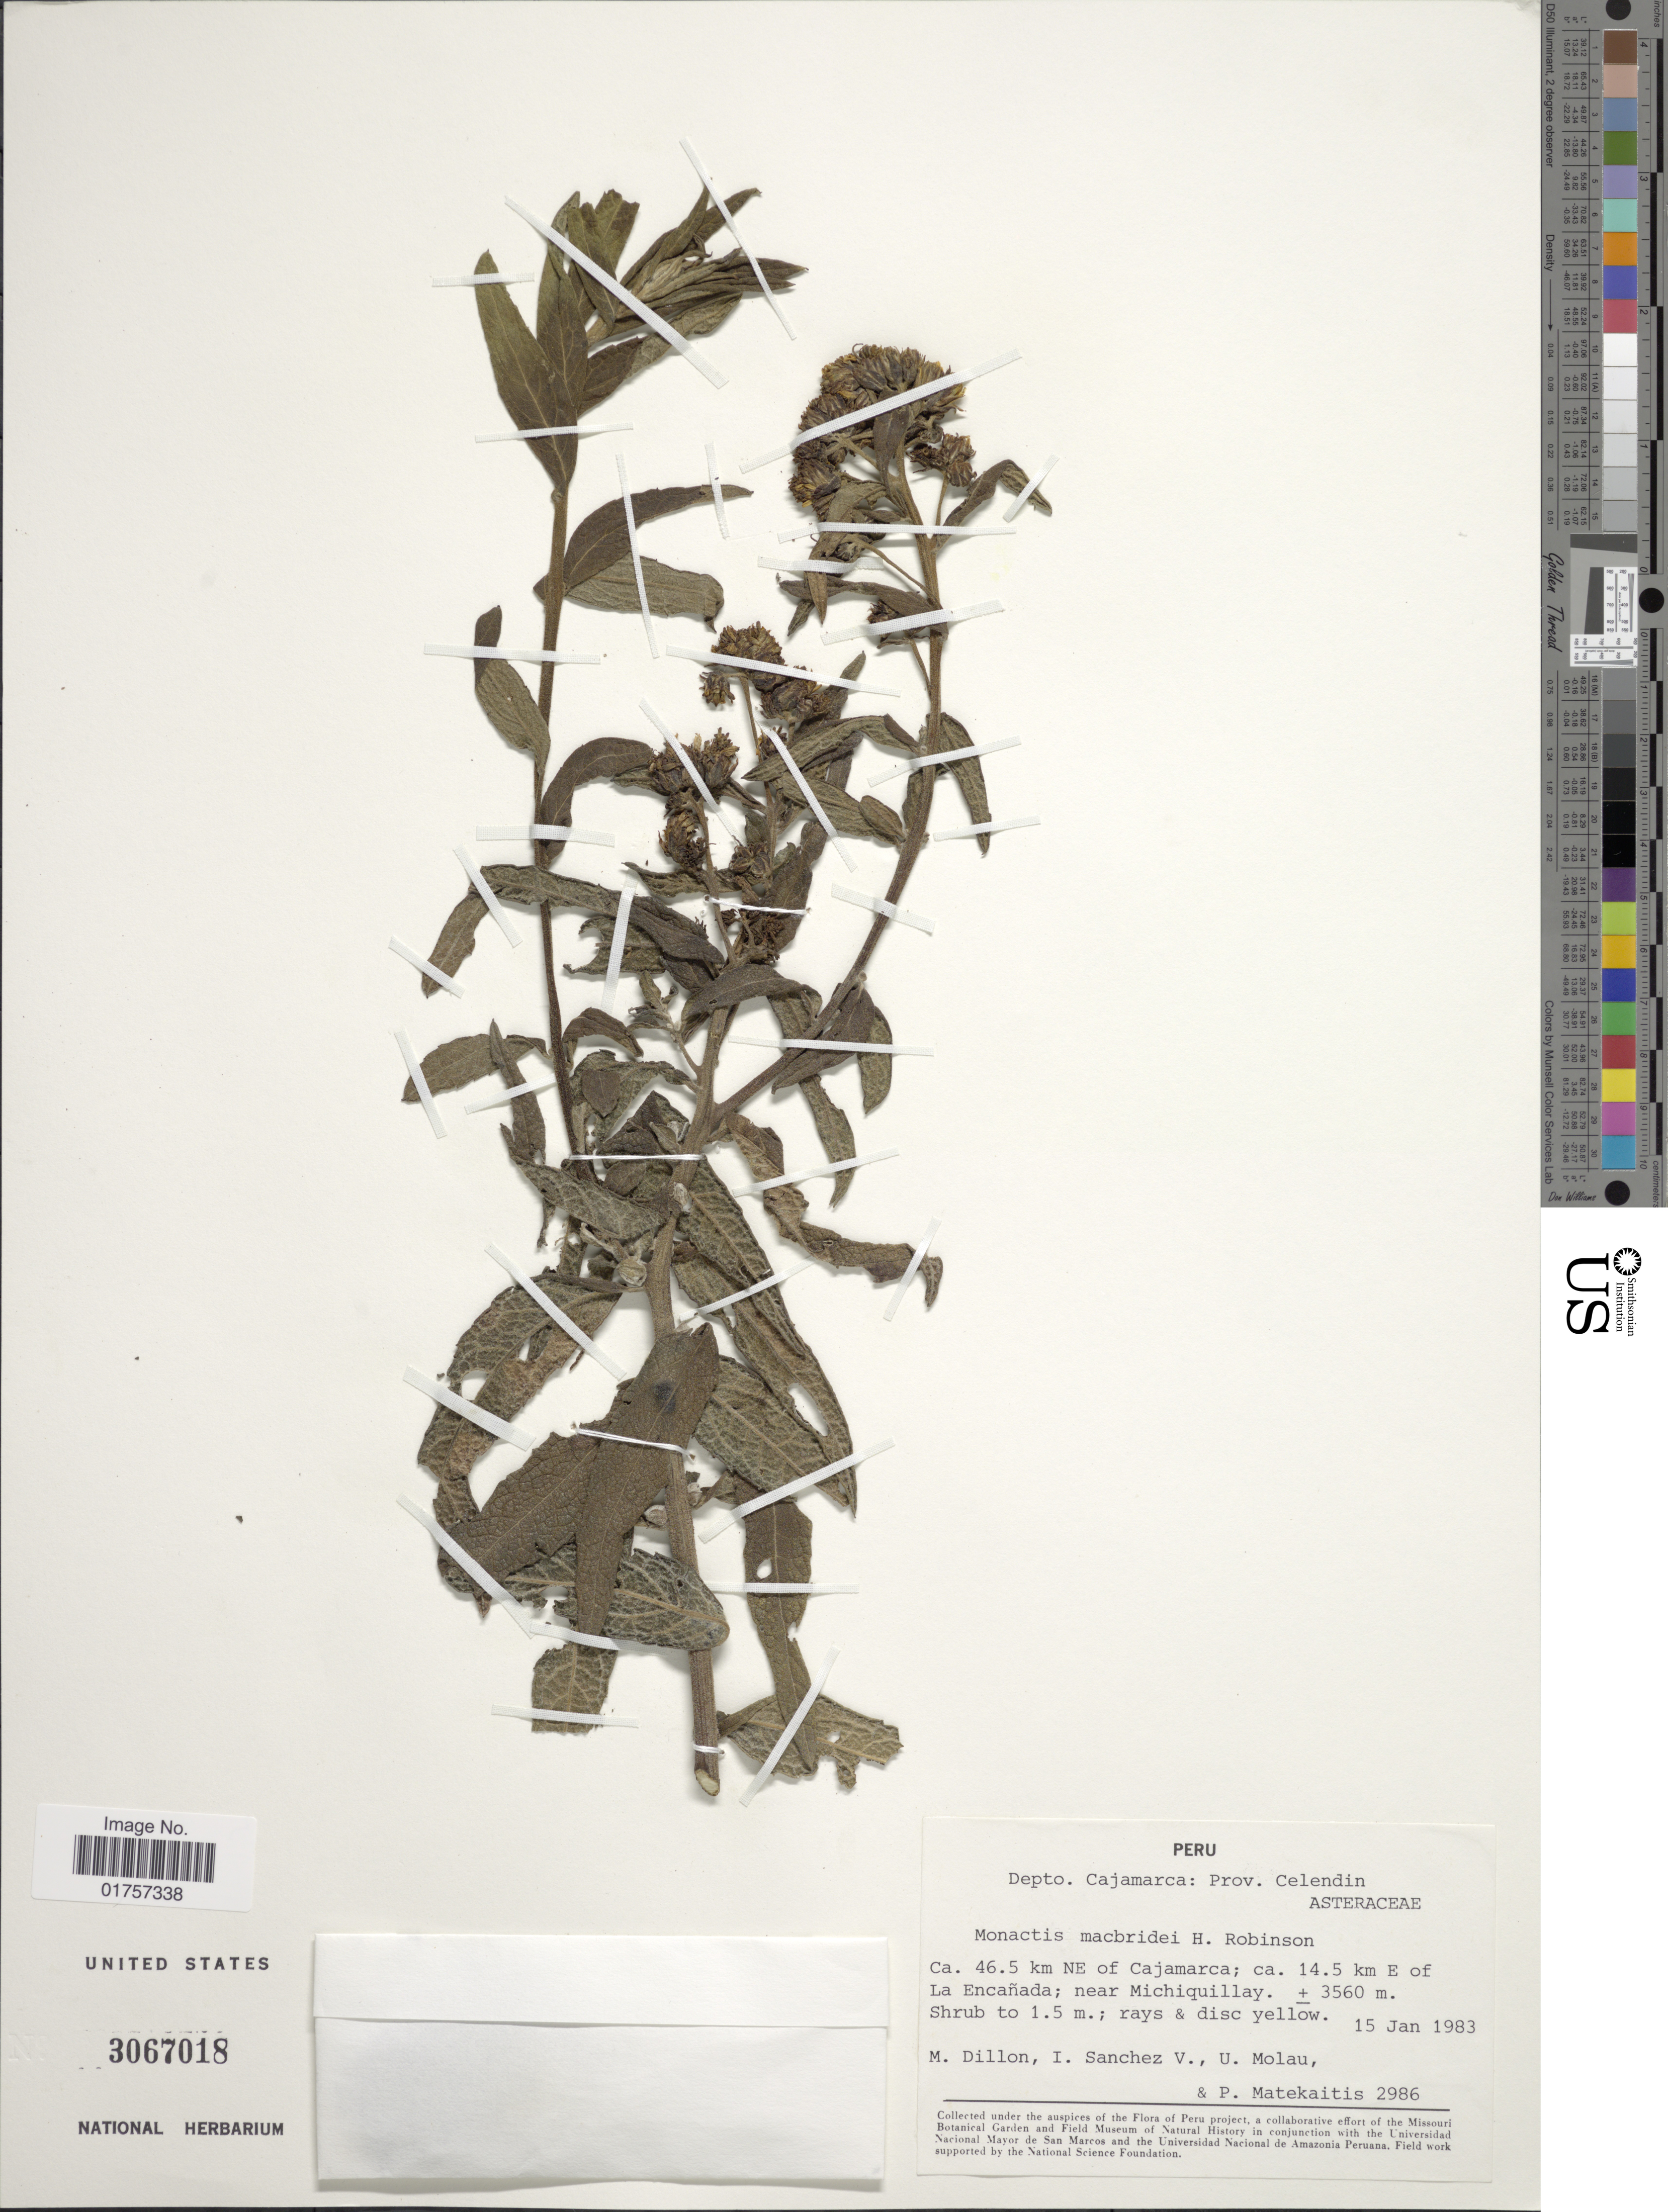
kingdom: Plantae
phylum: Tracheophyta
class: Magnoliopsida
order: Asterales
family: Asteraceae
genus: Monactis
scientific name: Monactis macbridei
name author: H. Rob.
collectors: M. O. Dillon, I. Sanchez, U. Molau & P. Matekaitis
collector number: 2986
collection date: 1983-01-15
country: Peru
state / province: Cajamarca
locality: Prov. Celendin. Ca. 46.5 km NE of Cajamarca; ca. 14.5 km E of La Encañada; near Michiquillay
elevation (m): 3560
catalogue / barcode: US 3067018